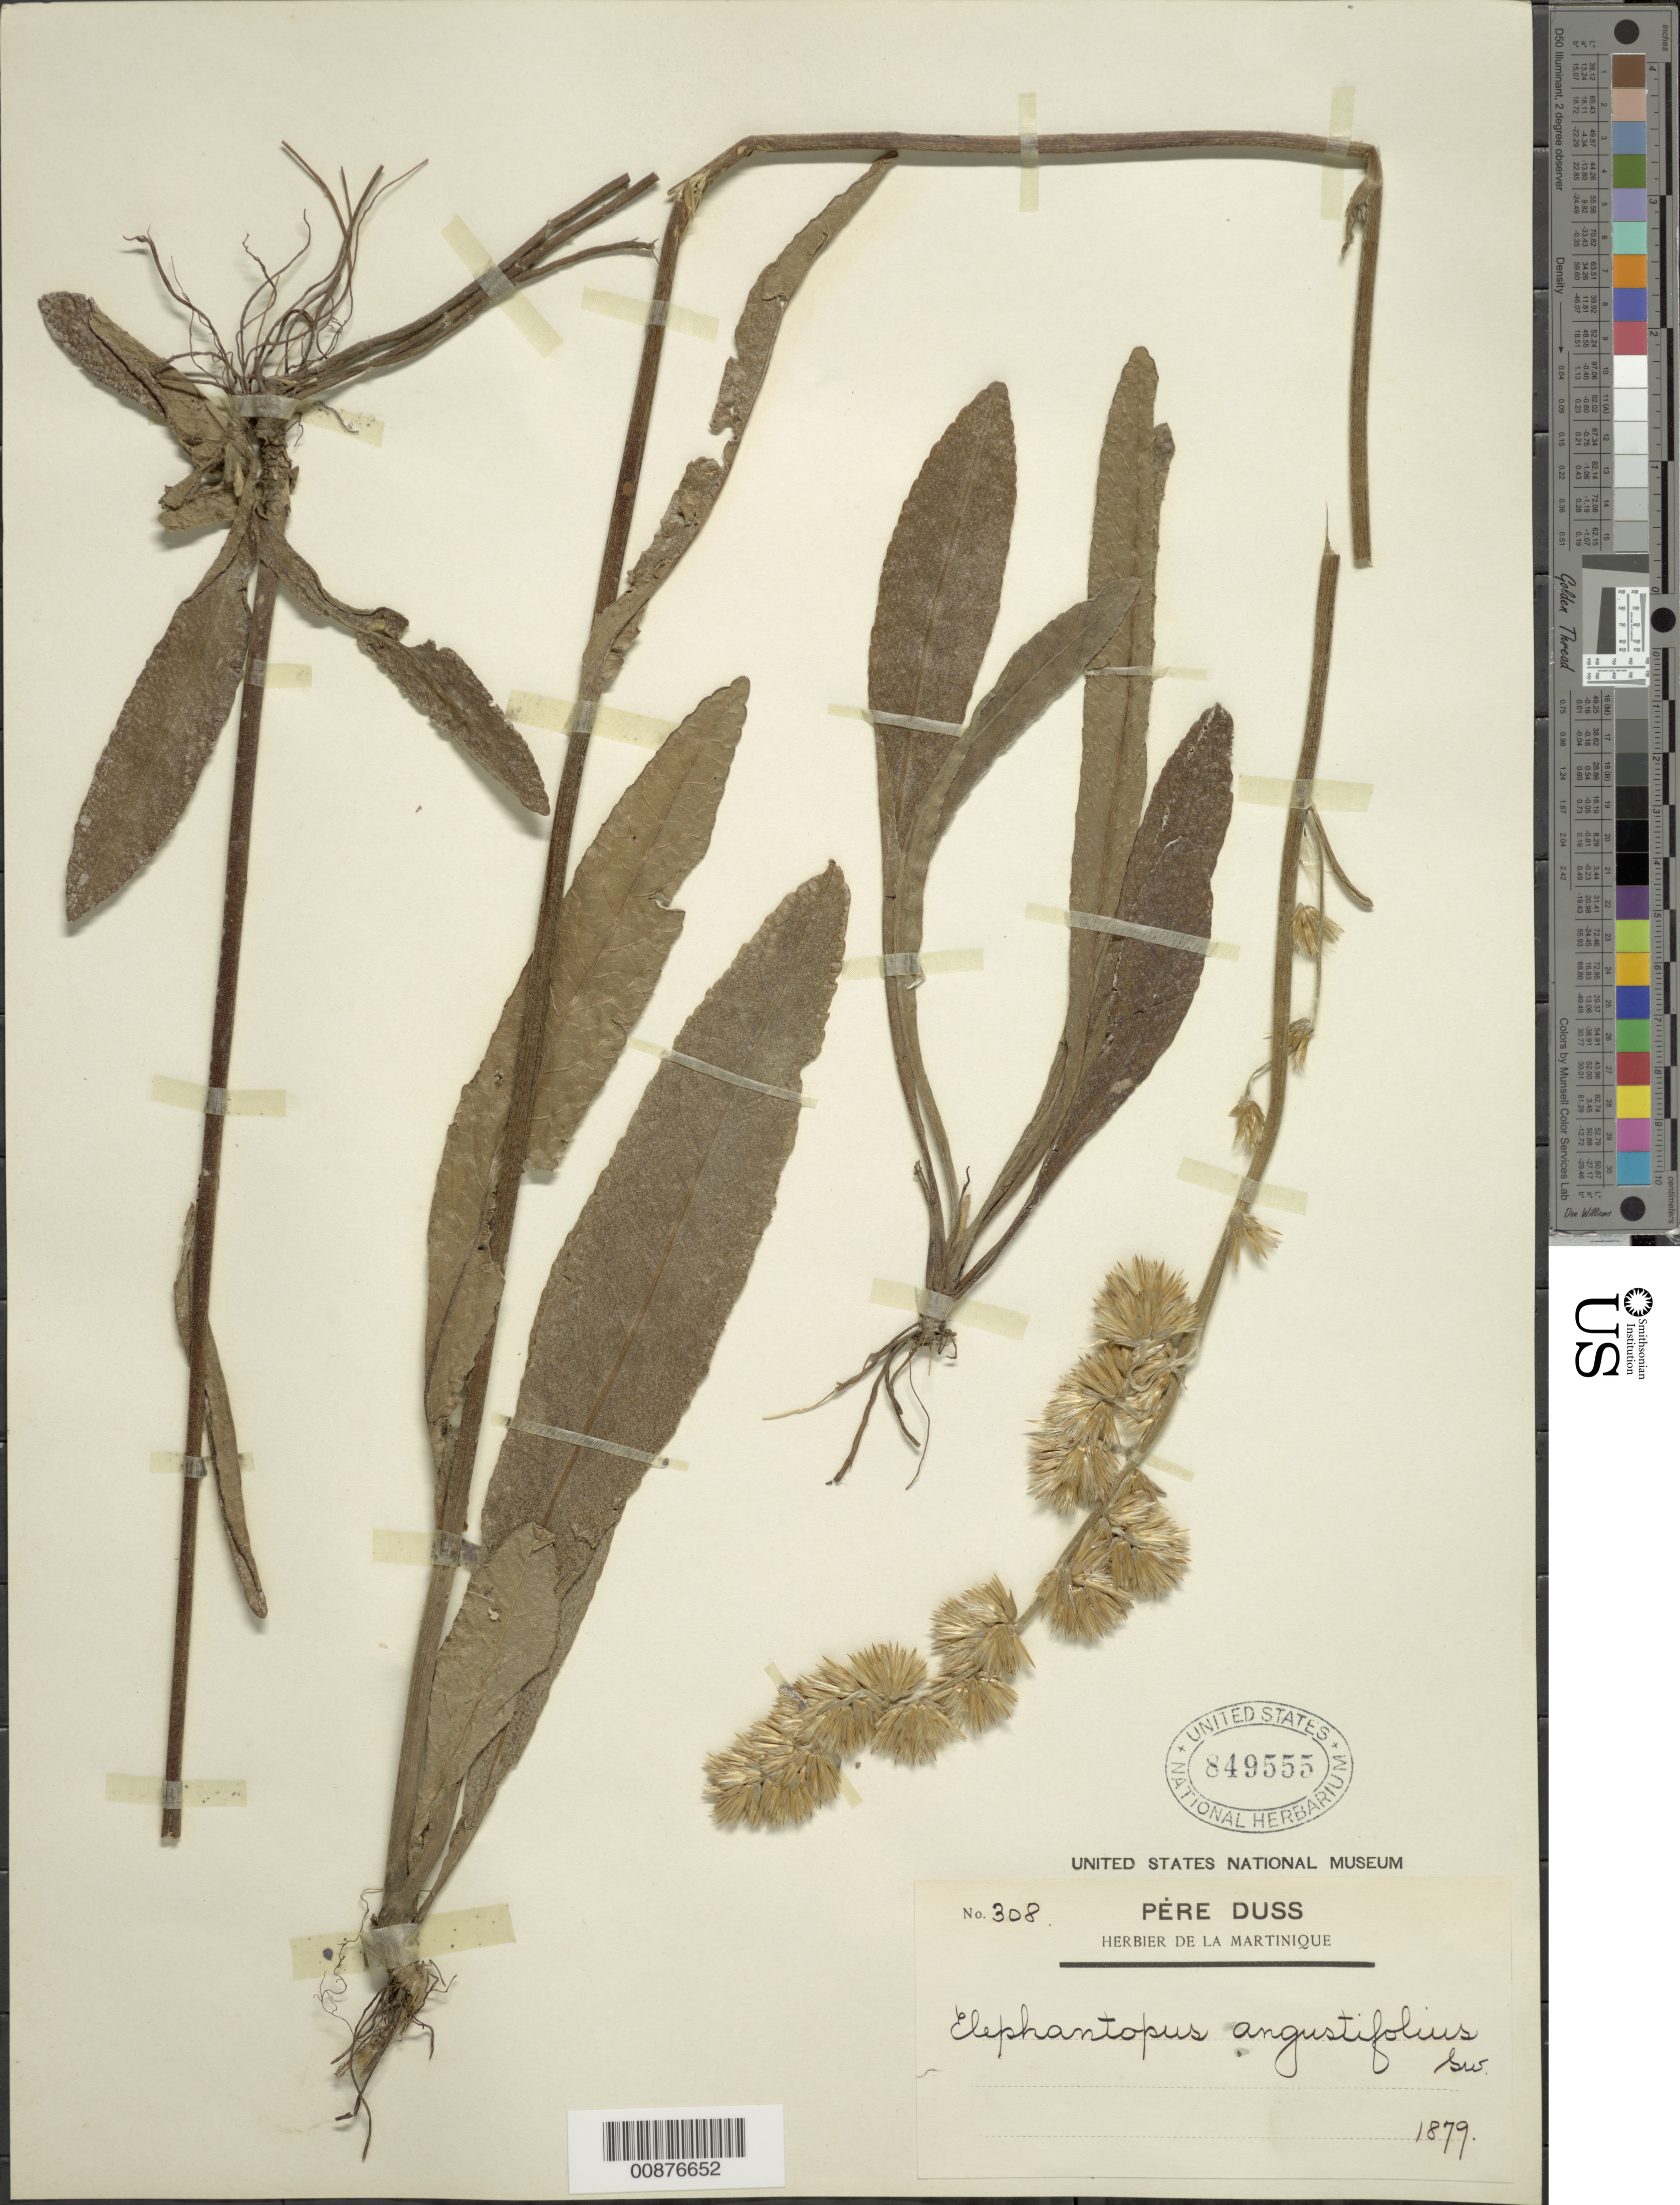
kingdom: Plantae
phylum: Tracheophyta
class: Magnoliopsida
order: Asterales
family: Asteraceae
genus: Orthopappus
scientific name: Orthopappus angustifolius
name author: (Sw.) Gleason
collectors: Père Duss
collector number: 308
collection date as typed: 1879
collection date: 1879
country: Martinique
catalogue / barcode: US 849555